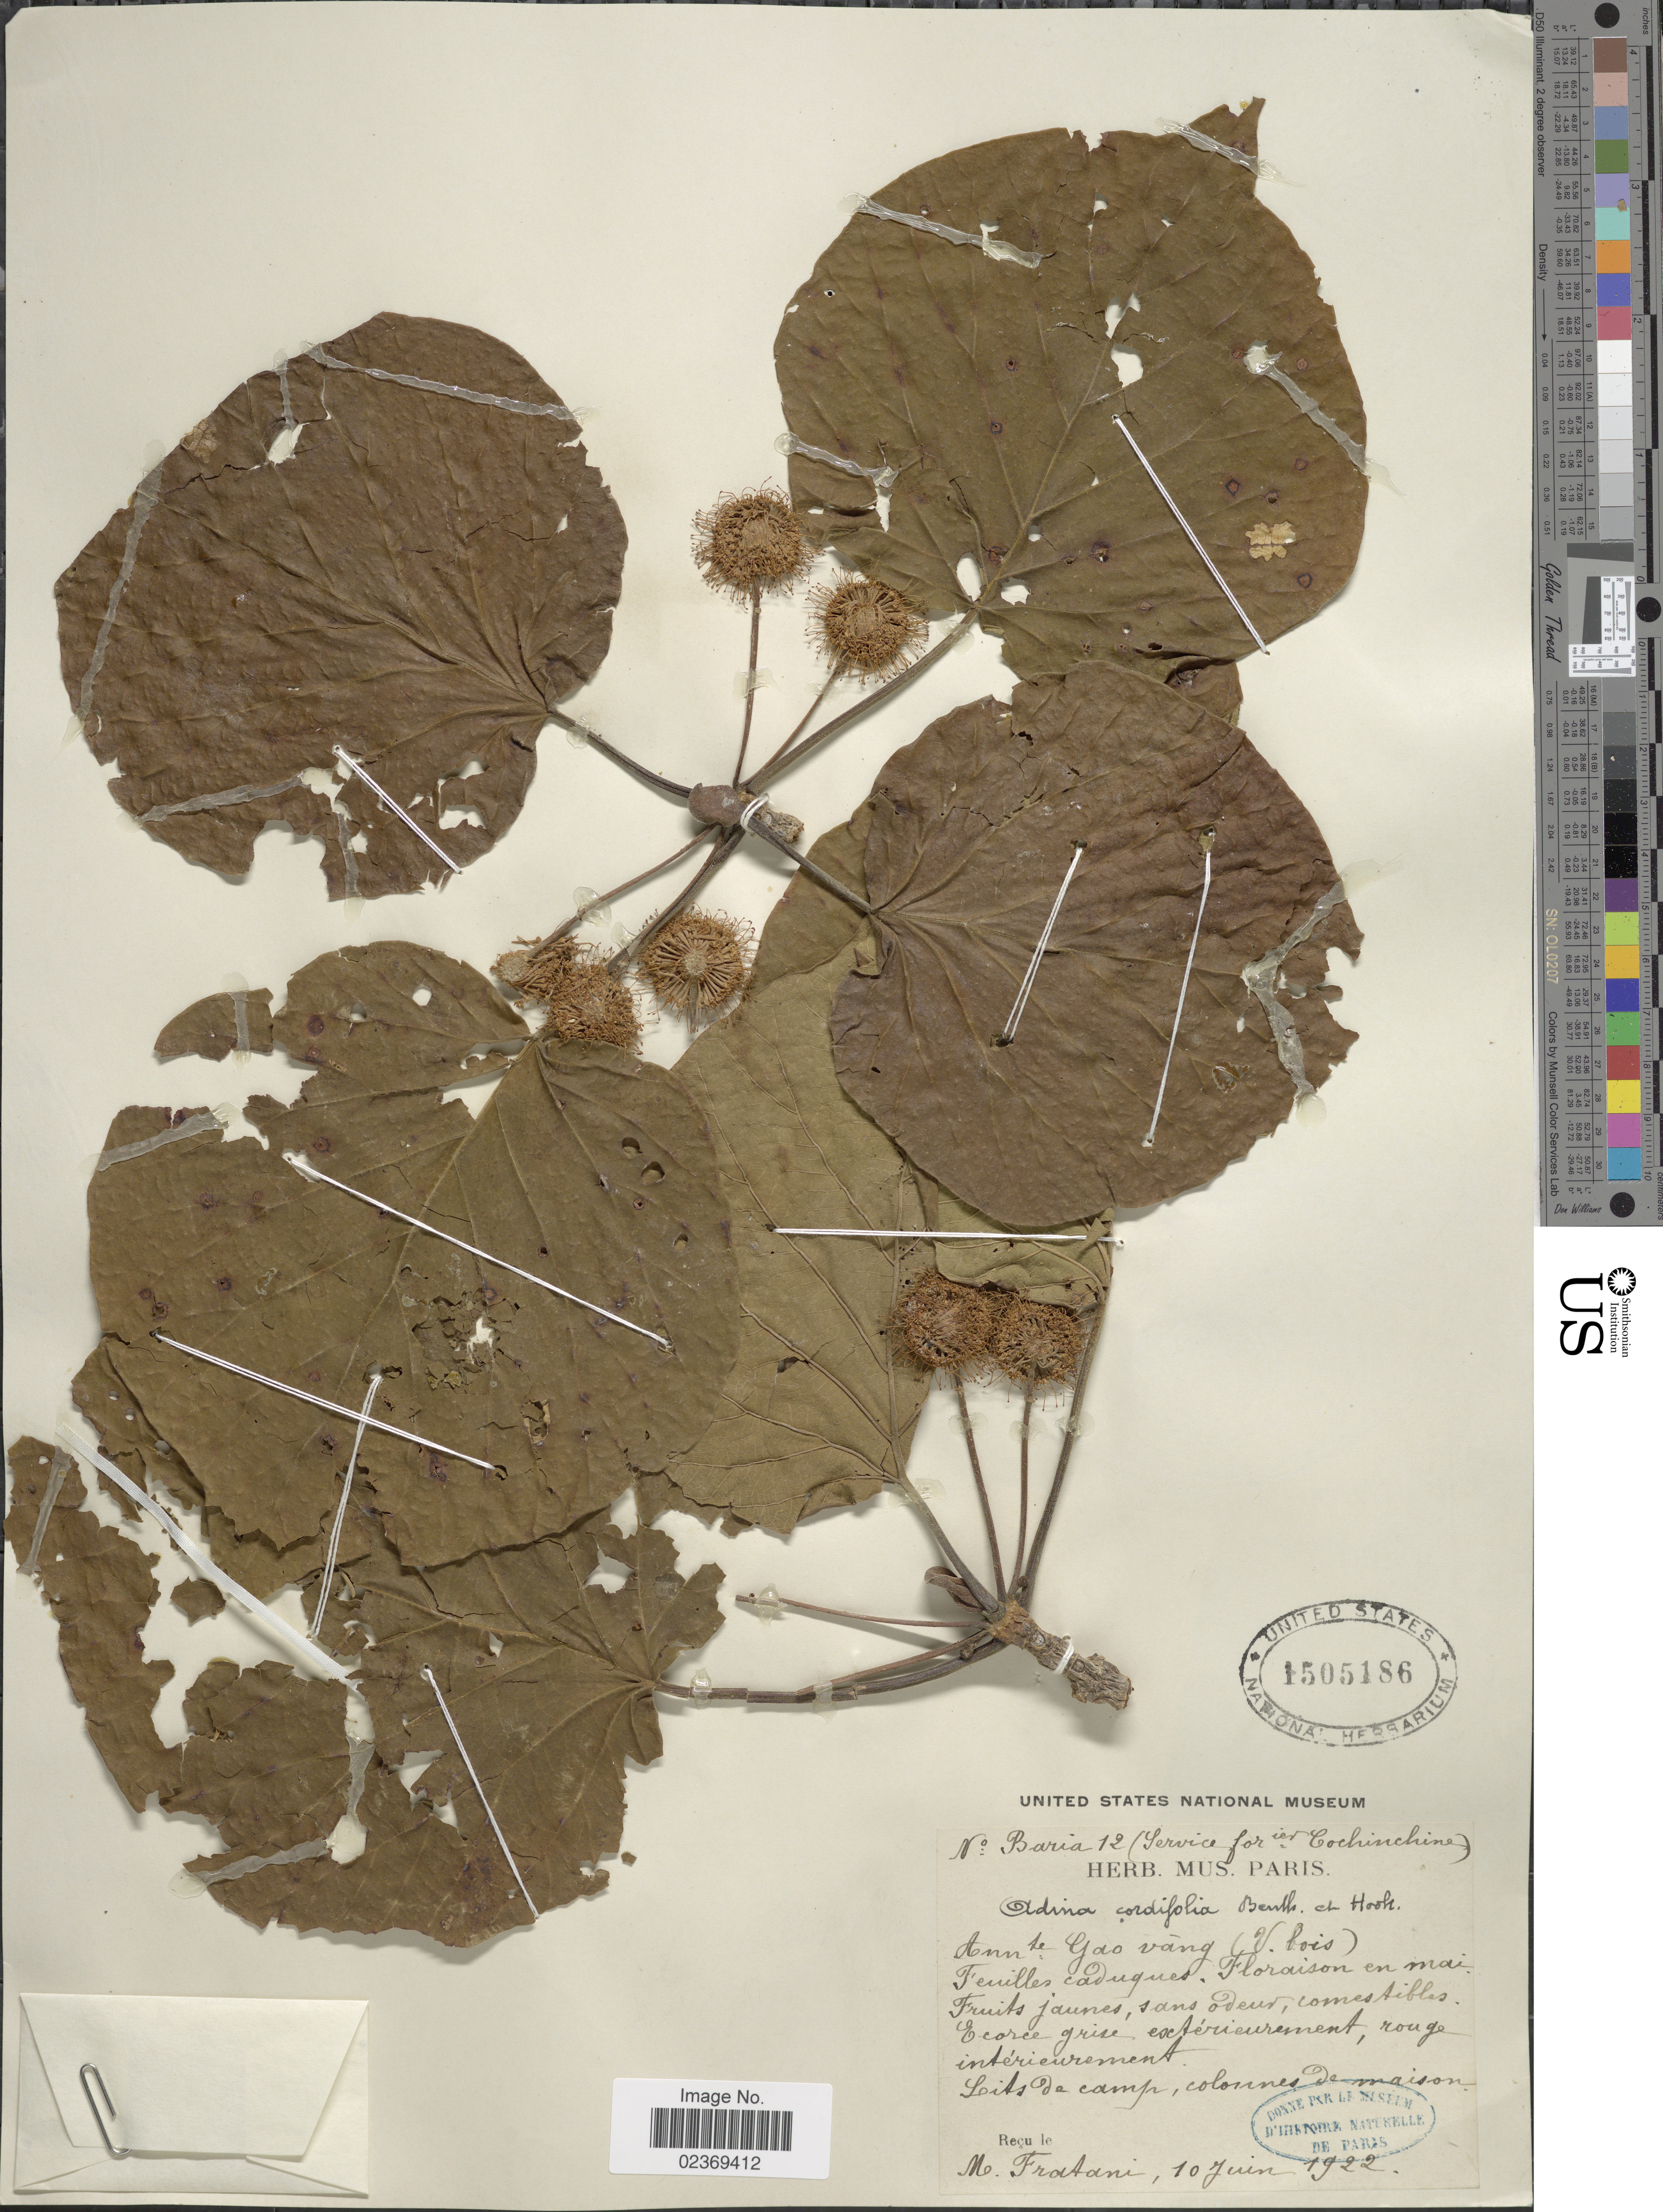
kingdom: Plantae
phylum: Tracheophyta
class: Magnoliopsida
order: Gentianales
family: Rubiaceae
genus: Adina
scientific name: Adina cordifolia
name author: (Roxb.) Hook. f. & Benth.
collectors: M. Fratani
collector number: Baria 12?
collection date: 1922-06-10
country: Vietnam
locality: Cochinchine [unsure placement], Leits de camp, colonnes de maison. [interpreted]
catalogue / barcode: US 1505186